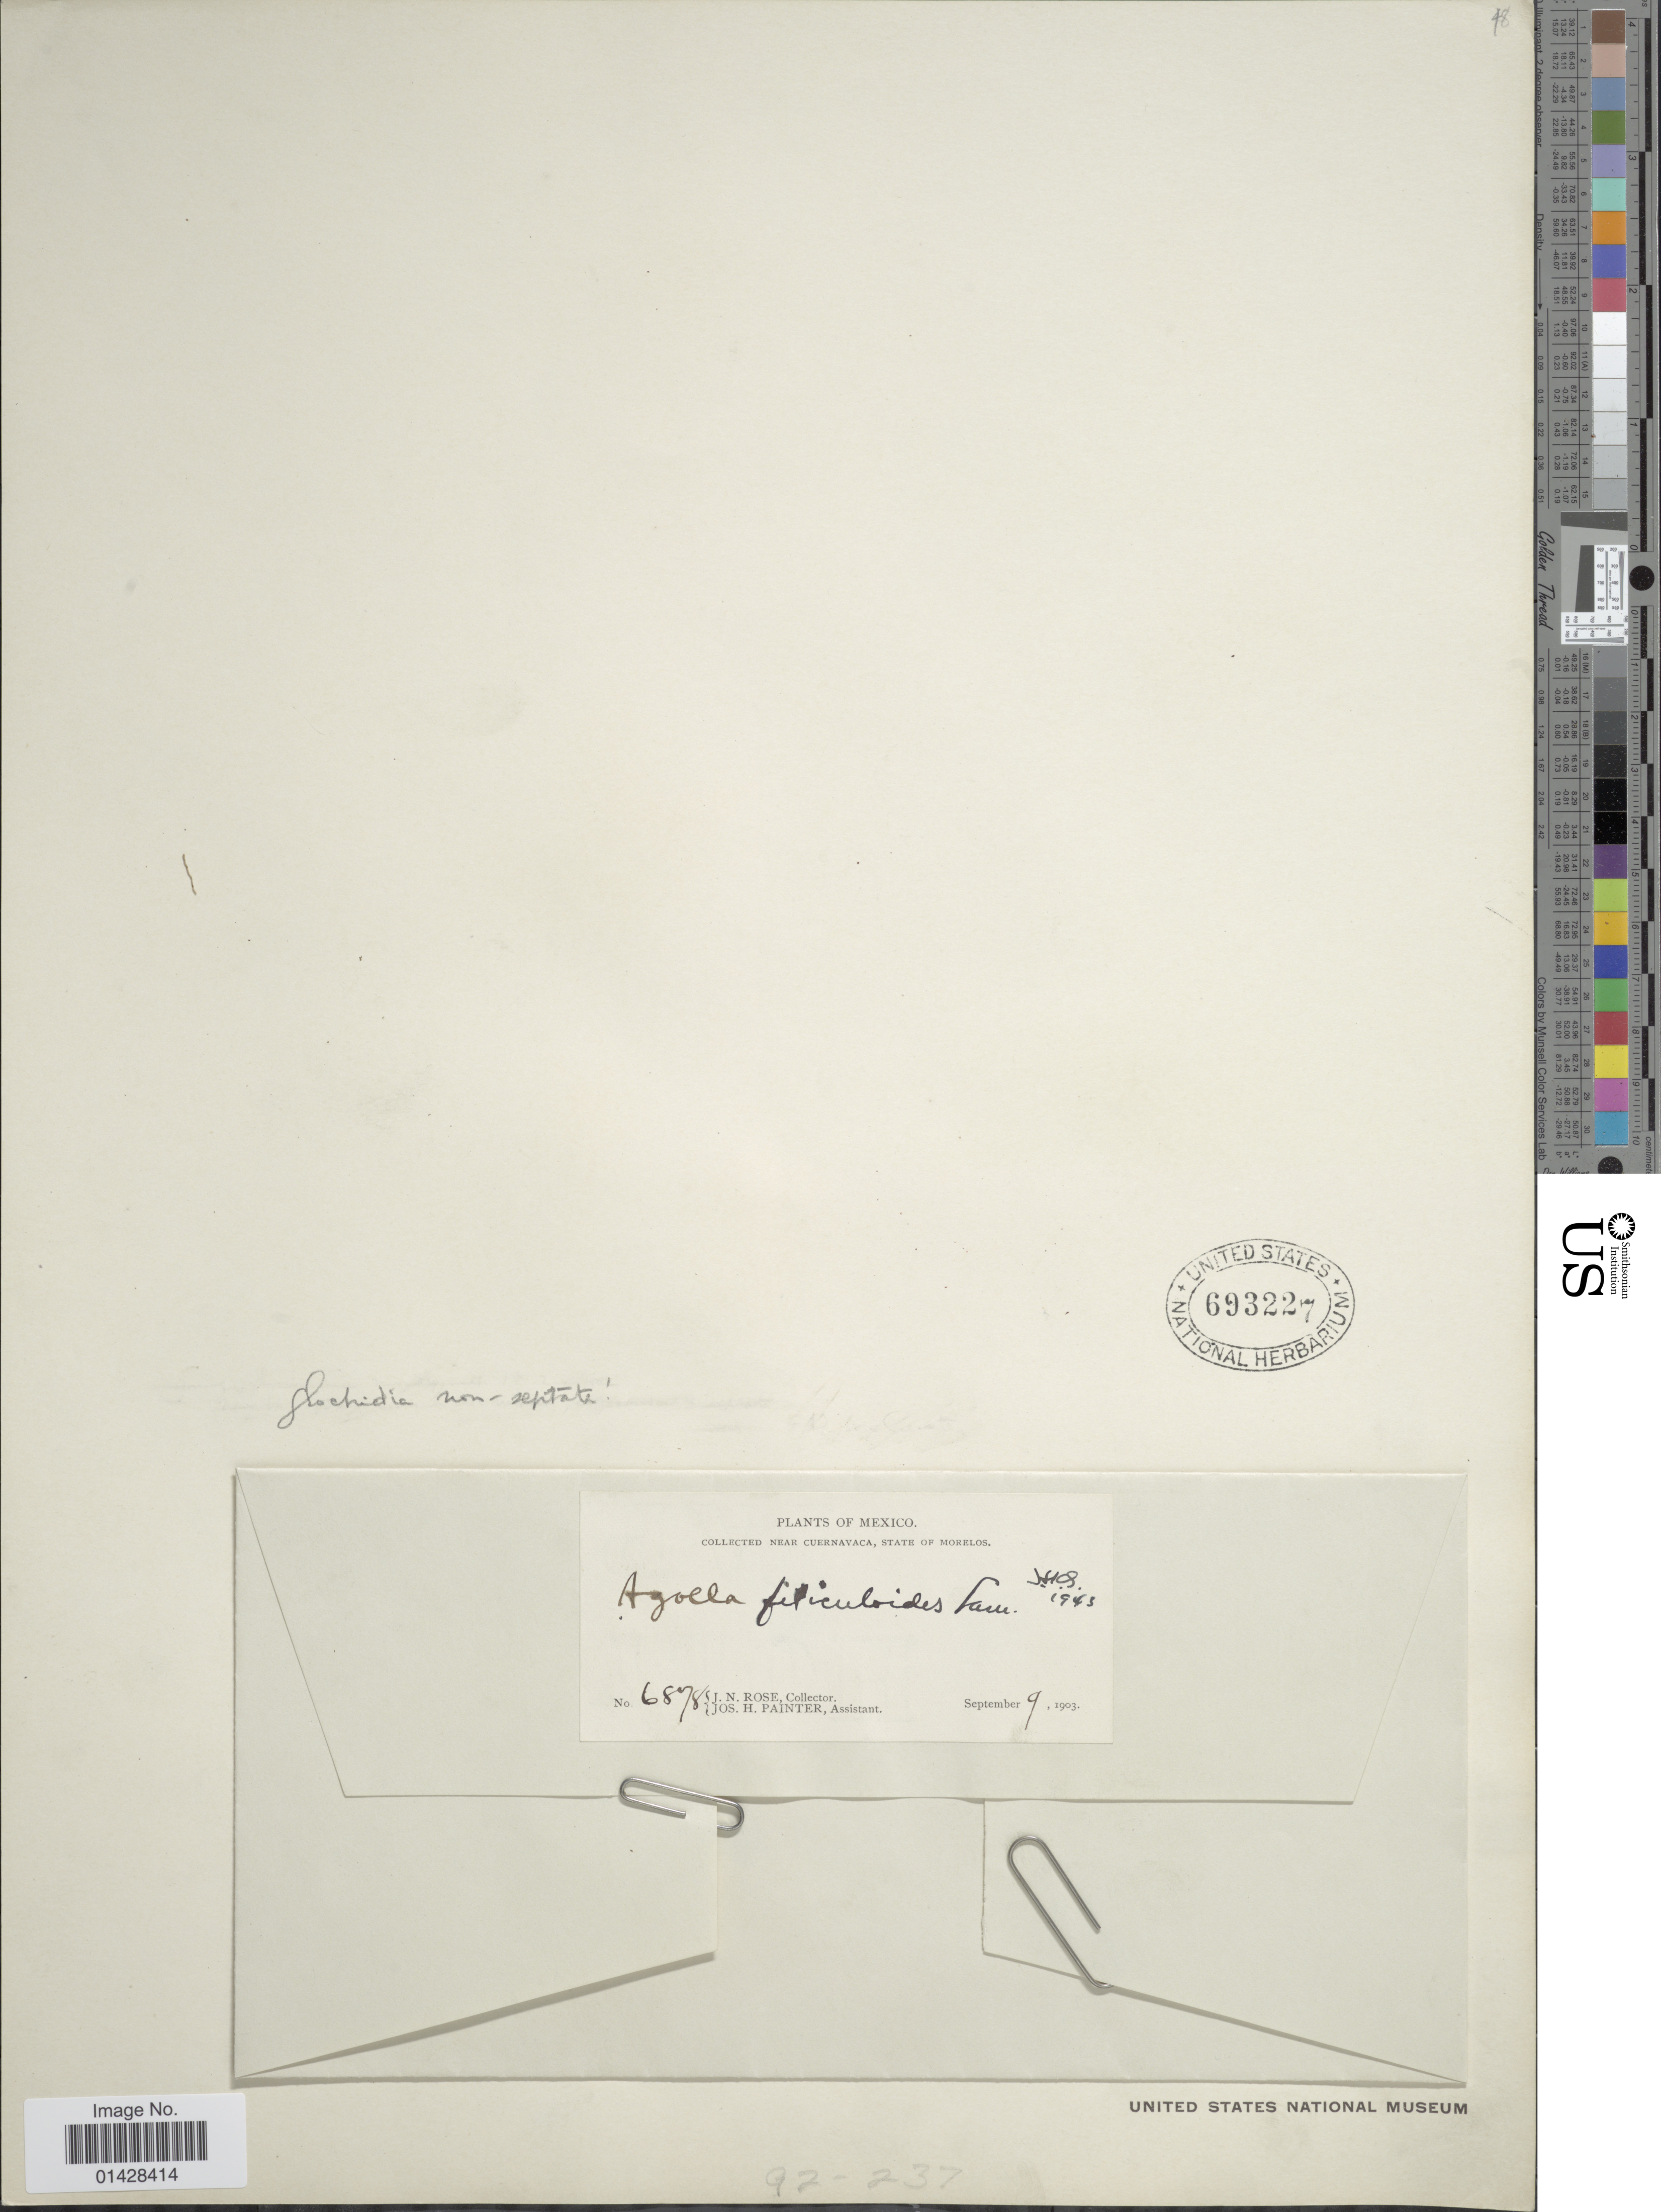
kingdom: Plantae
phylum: Tracheophyta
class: Polypodiopsida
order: Salviniales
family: Salviniaceae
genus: Azolla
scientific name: Azolla sp.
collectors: J. N. Rose & J. H. Painter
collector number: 6878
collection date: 1903-09-09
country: Mexico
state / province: Morelos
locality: Near Cuernavaca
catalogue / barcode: US 693227